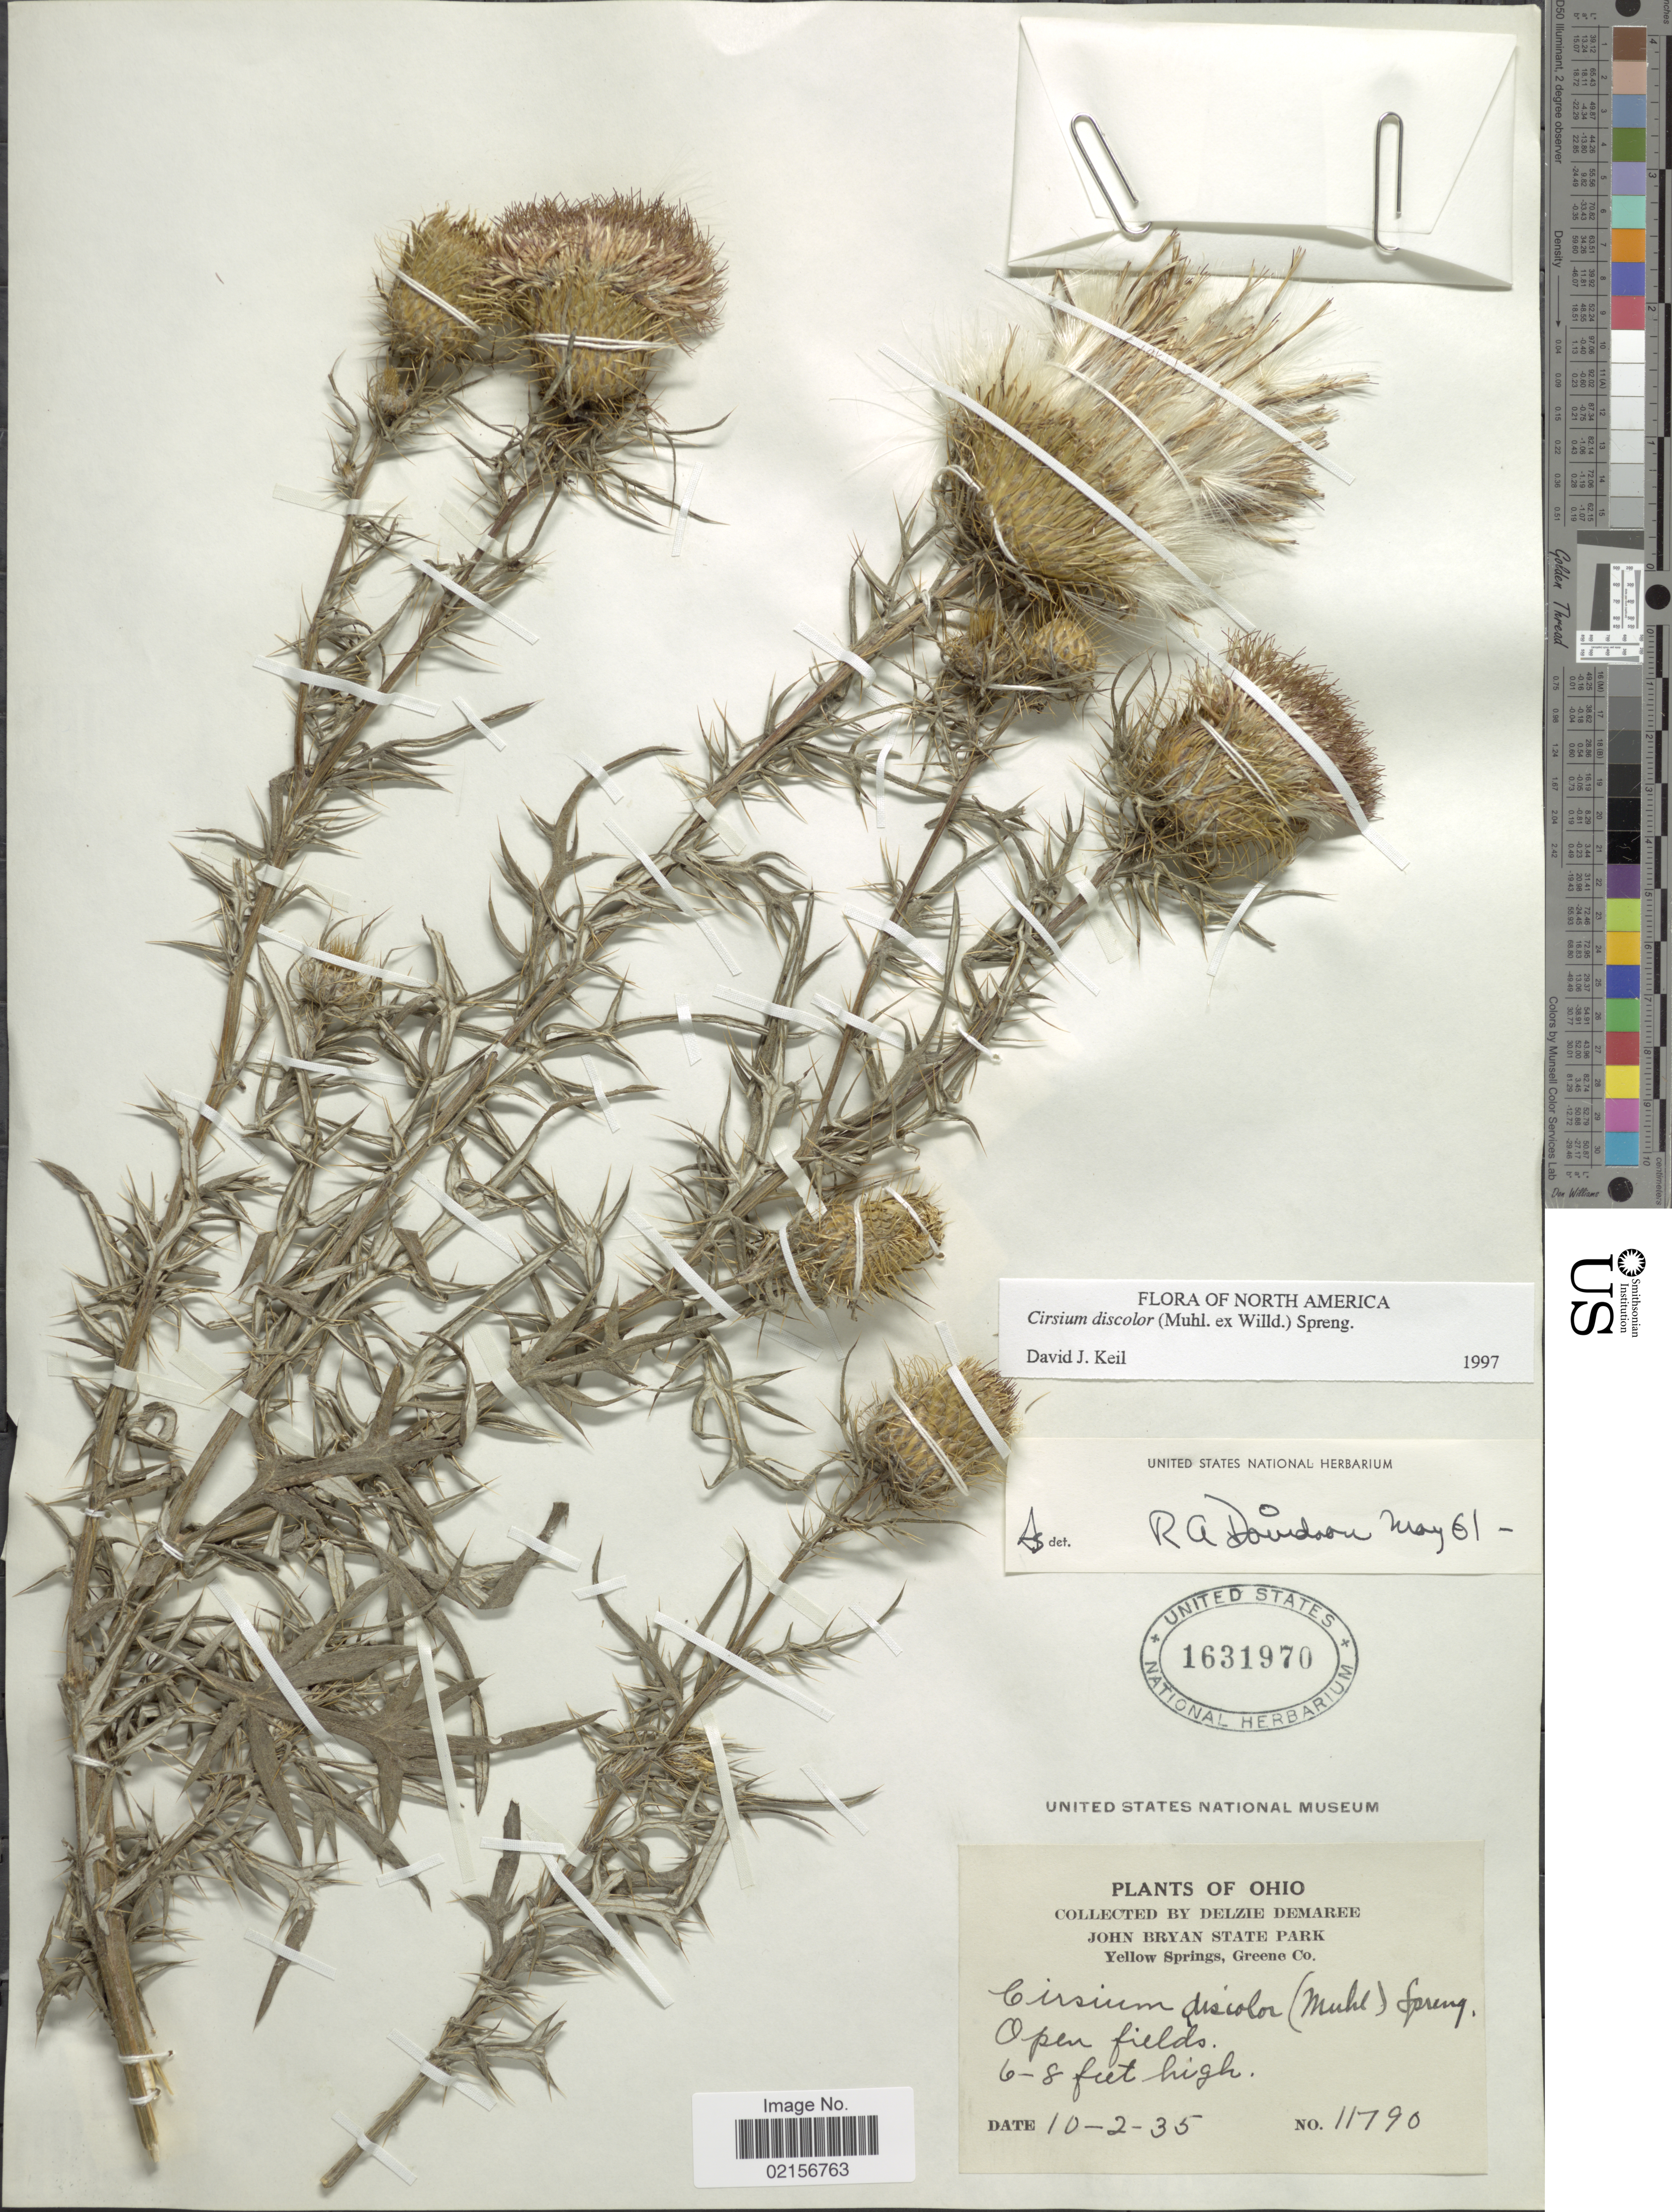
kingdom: Plantae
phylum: Tracheophyta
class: Magnoliopsida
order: Asterales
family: Asteraceae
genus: Cirsium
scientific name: Cirsium discolor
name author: (Muhl. ex Willd.) Spreng.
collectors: D. Demaree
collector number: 11790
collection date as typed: Transcribed d/m/y: 10/2/35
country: United States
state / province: Ohio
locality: John Bryan State Park, Yellow Springs, Greene Co., open fields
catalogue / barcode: US 1631970